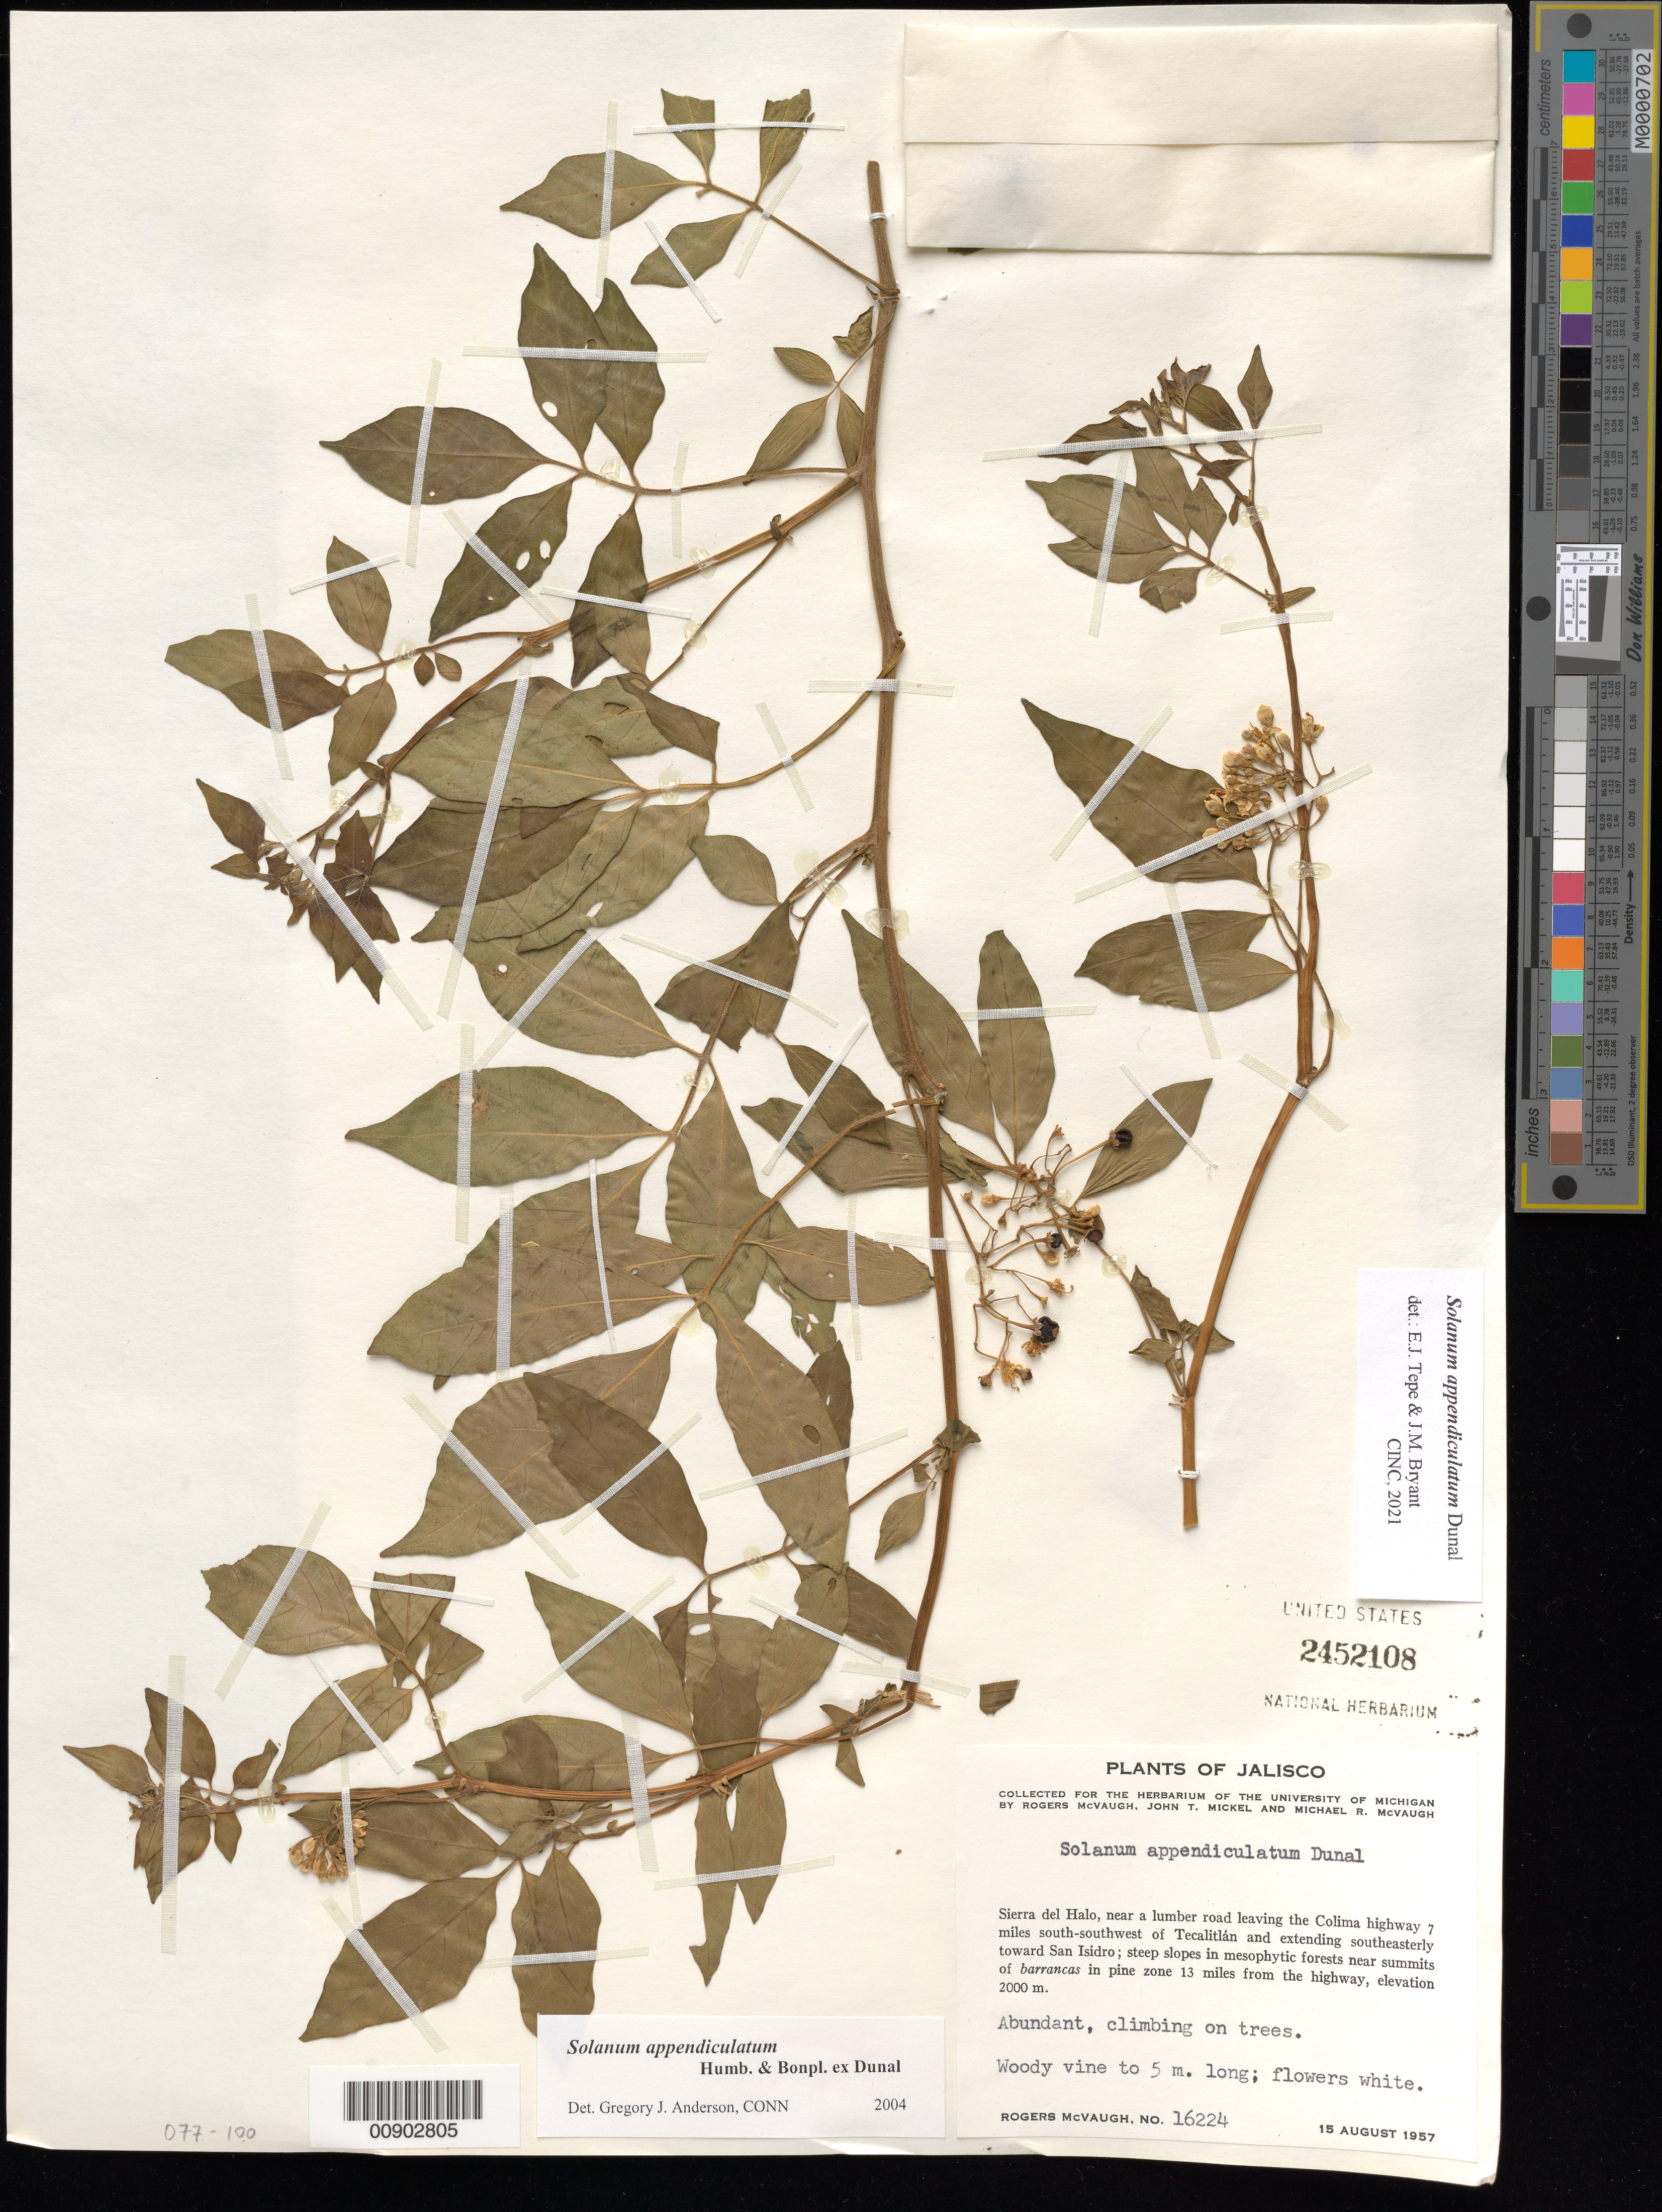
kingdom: Plantae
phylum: Tracheophyta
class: Magnoliopsida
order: Solanales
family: Solanaceae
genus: Solanum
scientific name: Solanum appendiculatum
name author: Humb. & Bonpl. ex Dunal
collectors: R. McVaugh, J. T. Mickel & M. R. McVaugh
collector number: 16224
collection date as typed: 15 Aug 1957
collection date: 1957-08-15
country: Mexico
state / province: Jalisco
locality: Sierra del Halo, near a lumber road leaving the Colima highway 7 miles south-southwest of Tecatitlán and extending southesterly towards San Isidro. 13 miles from highway. Jalisco.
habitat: Steep slopes in mesophytic forests near summits of barrancas in pine zone. Climbing on trees.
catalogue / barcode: US 2452108